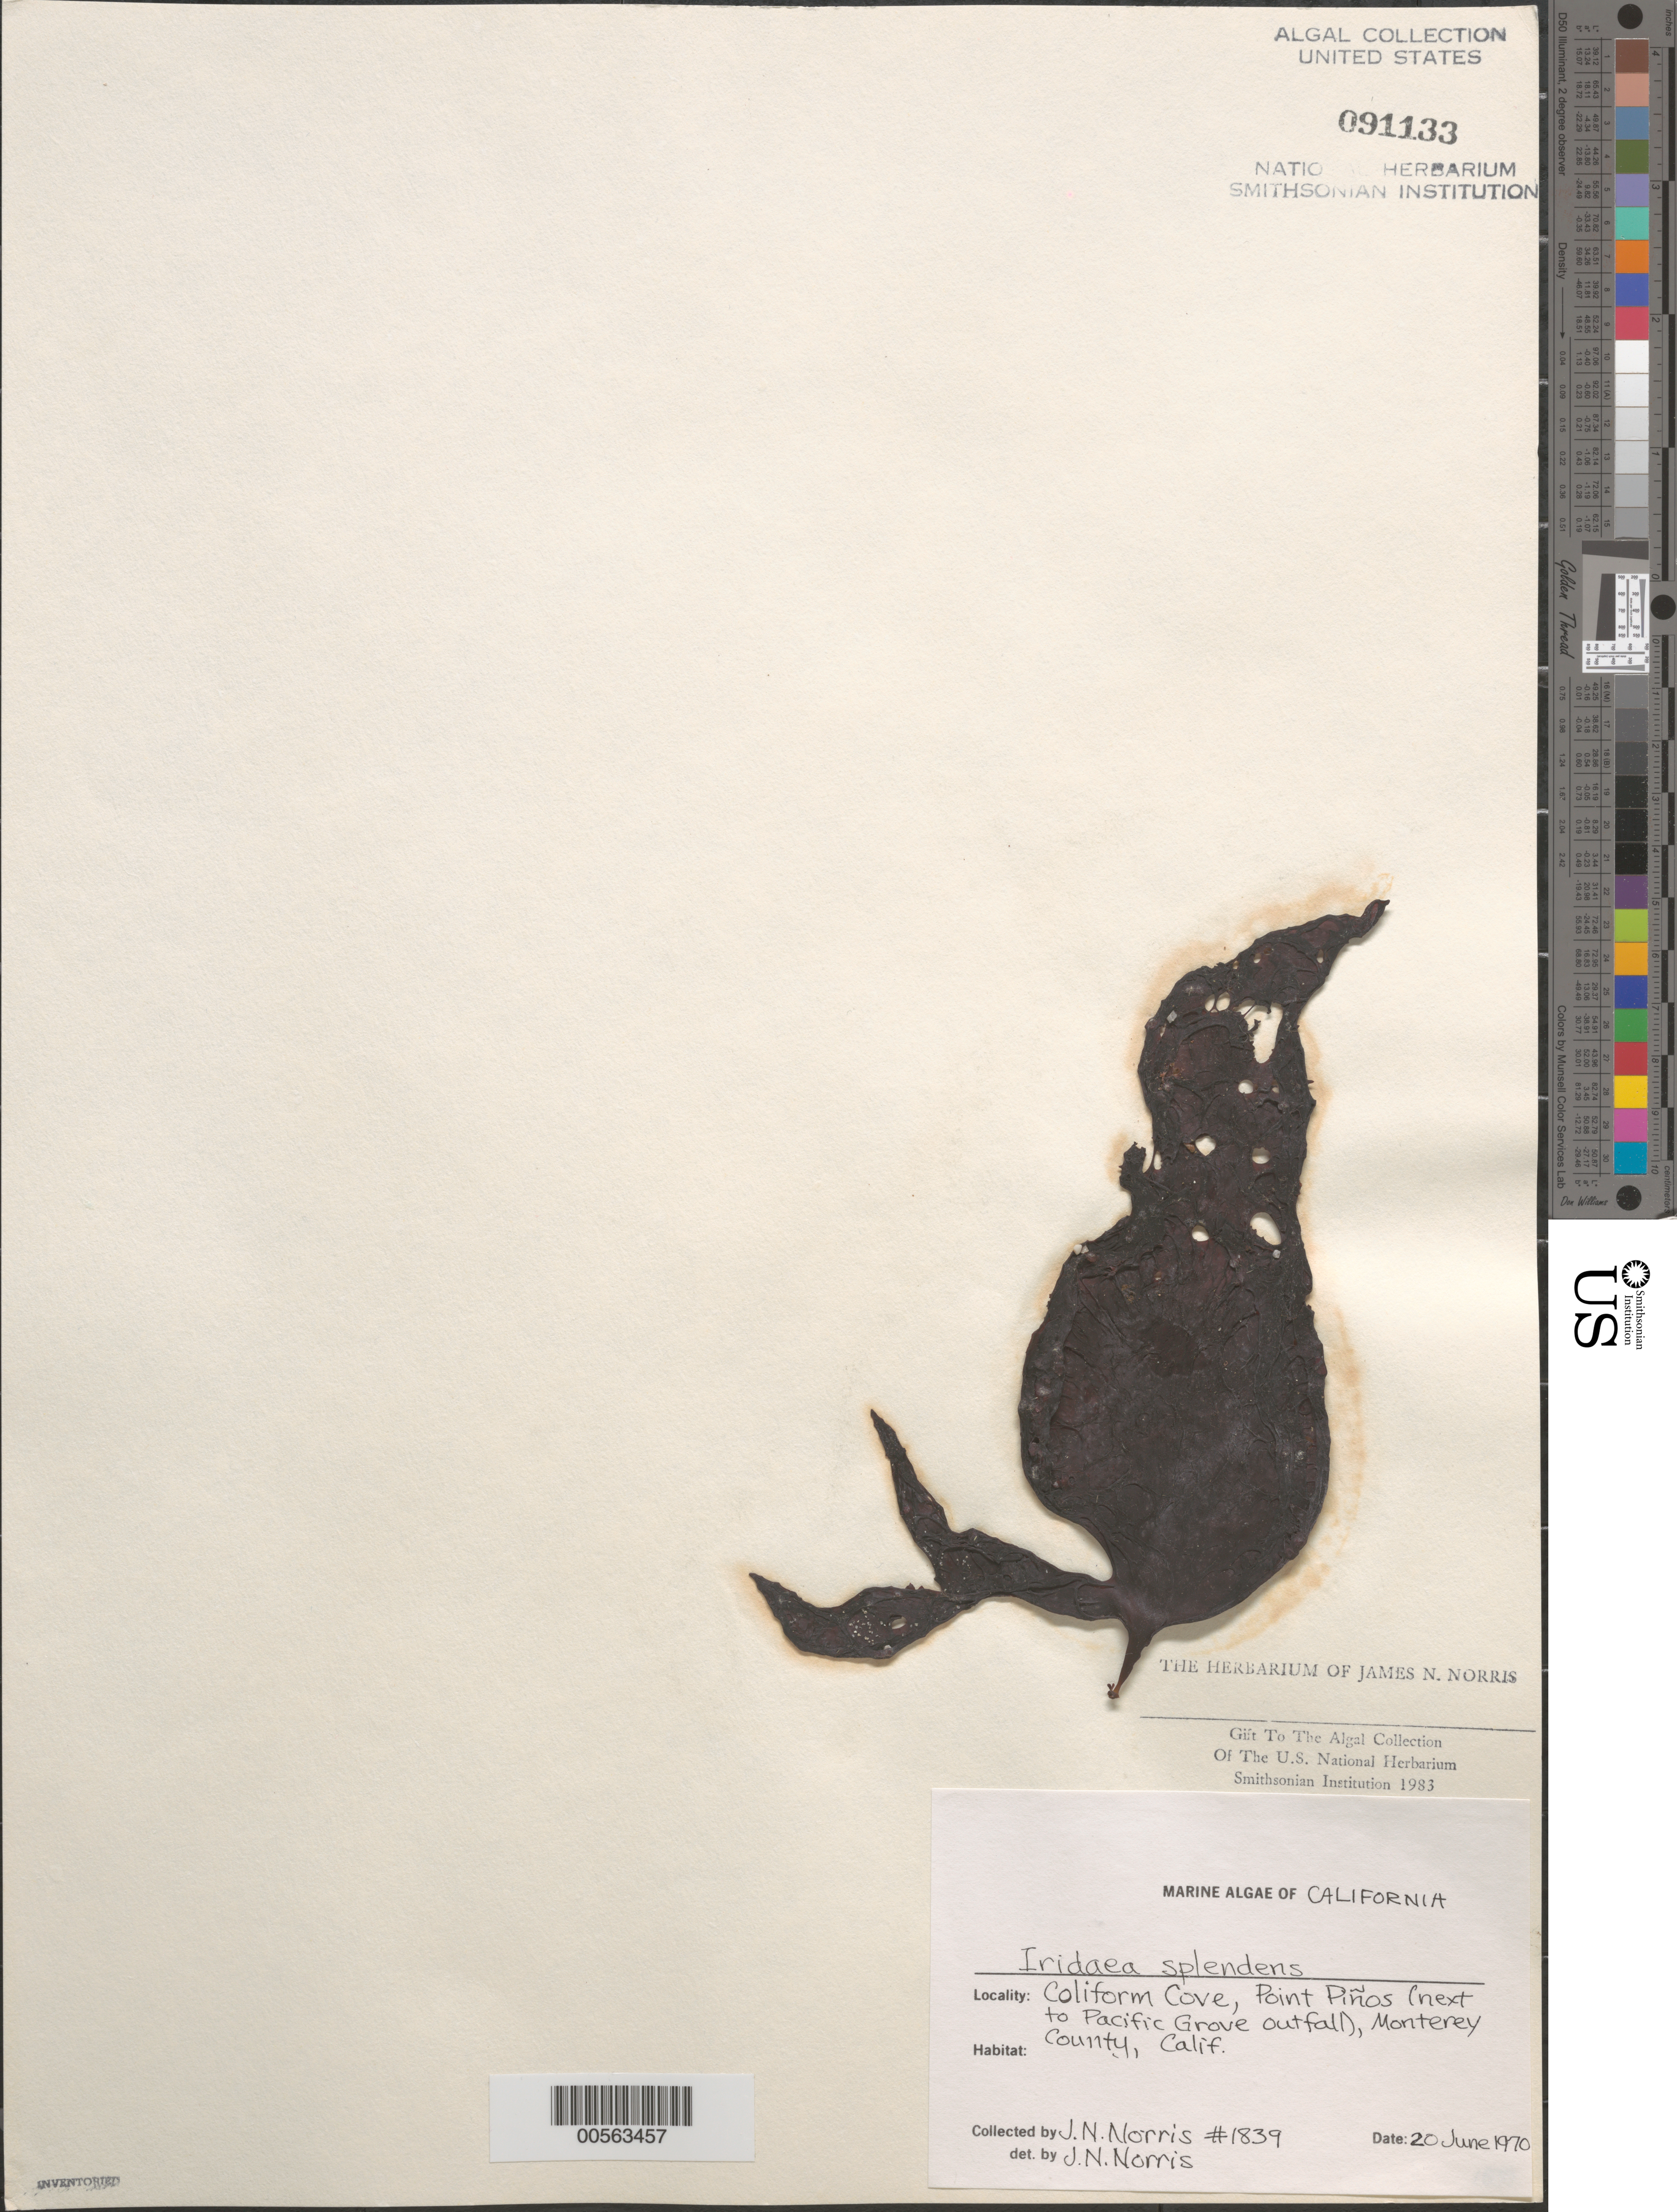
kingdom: Plantae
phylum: Rhodophyta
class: Florideophyceae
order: Gigartinales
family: Gigartinaceae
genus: Mazzaella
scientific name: Mazzaella splendens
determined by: Algae name updating Project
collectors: J. N. Norris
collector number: JN-1839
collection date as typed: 20 Jun 1970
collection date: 1970-06-20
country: United States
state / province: California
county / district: Monterey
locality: Coliform Cove, Point Pinos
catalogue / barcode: US 91133